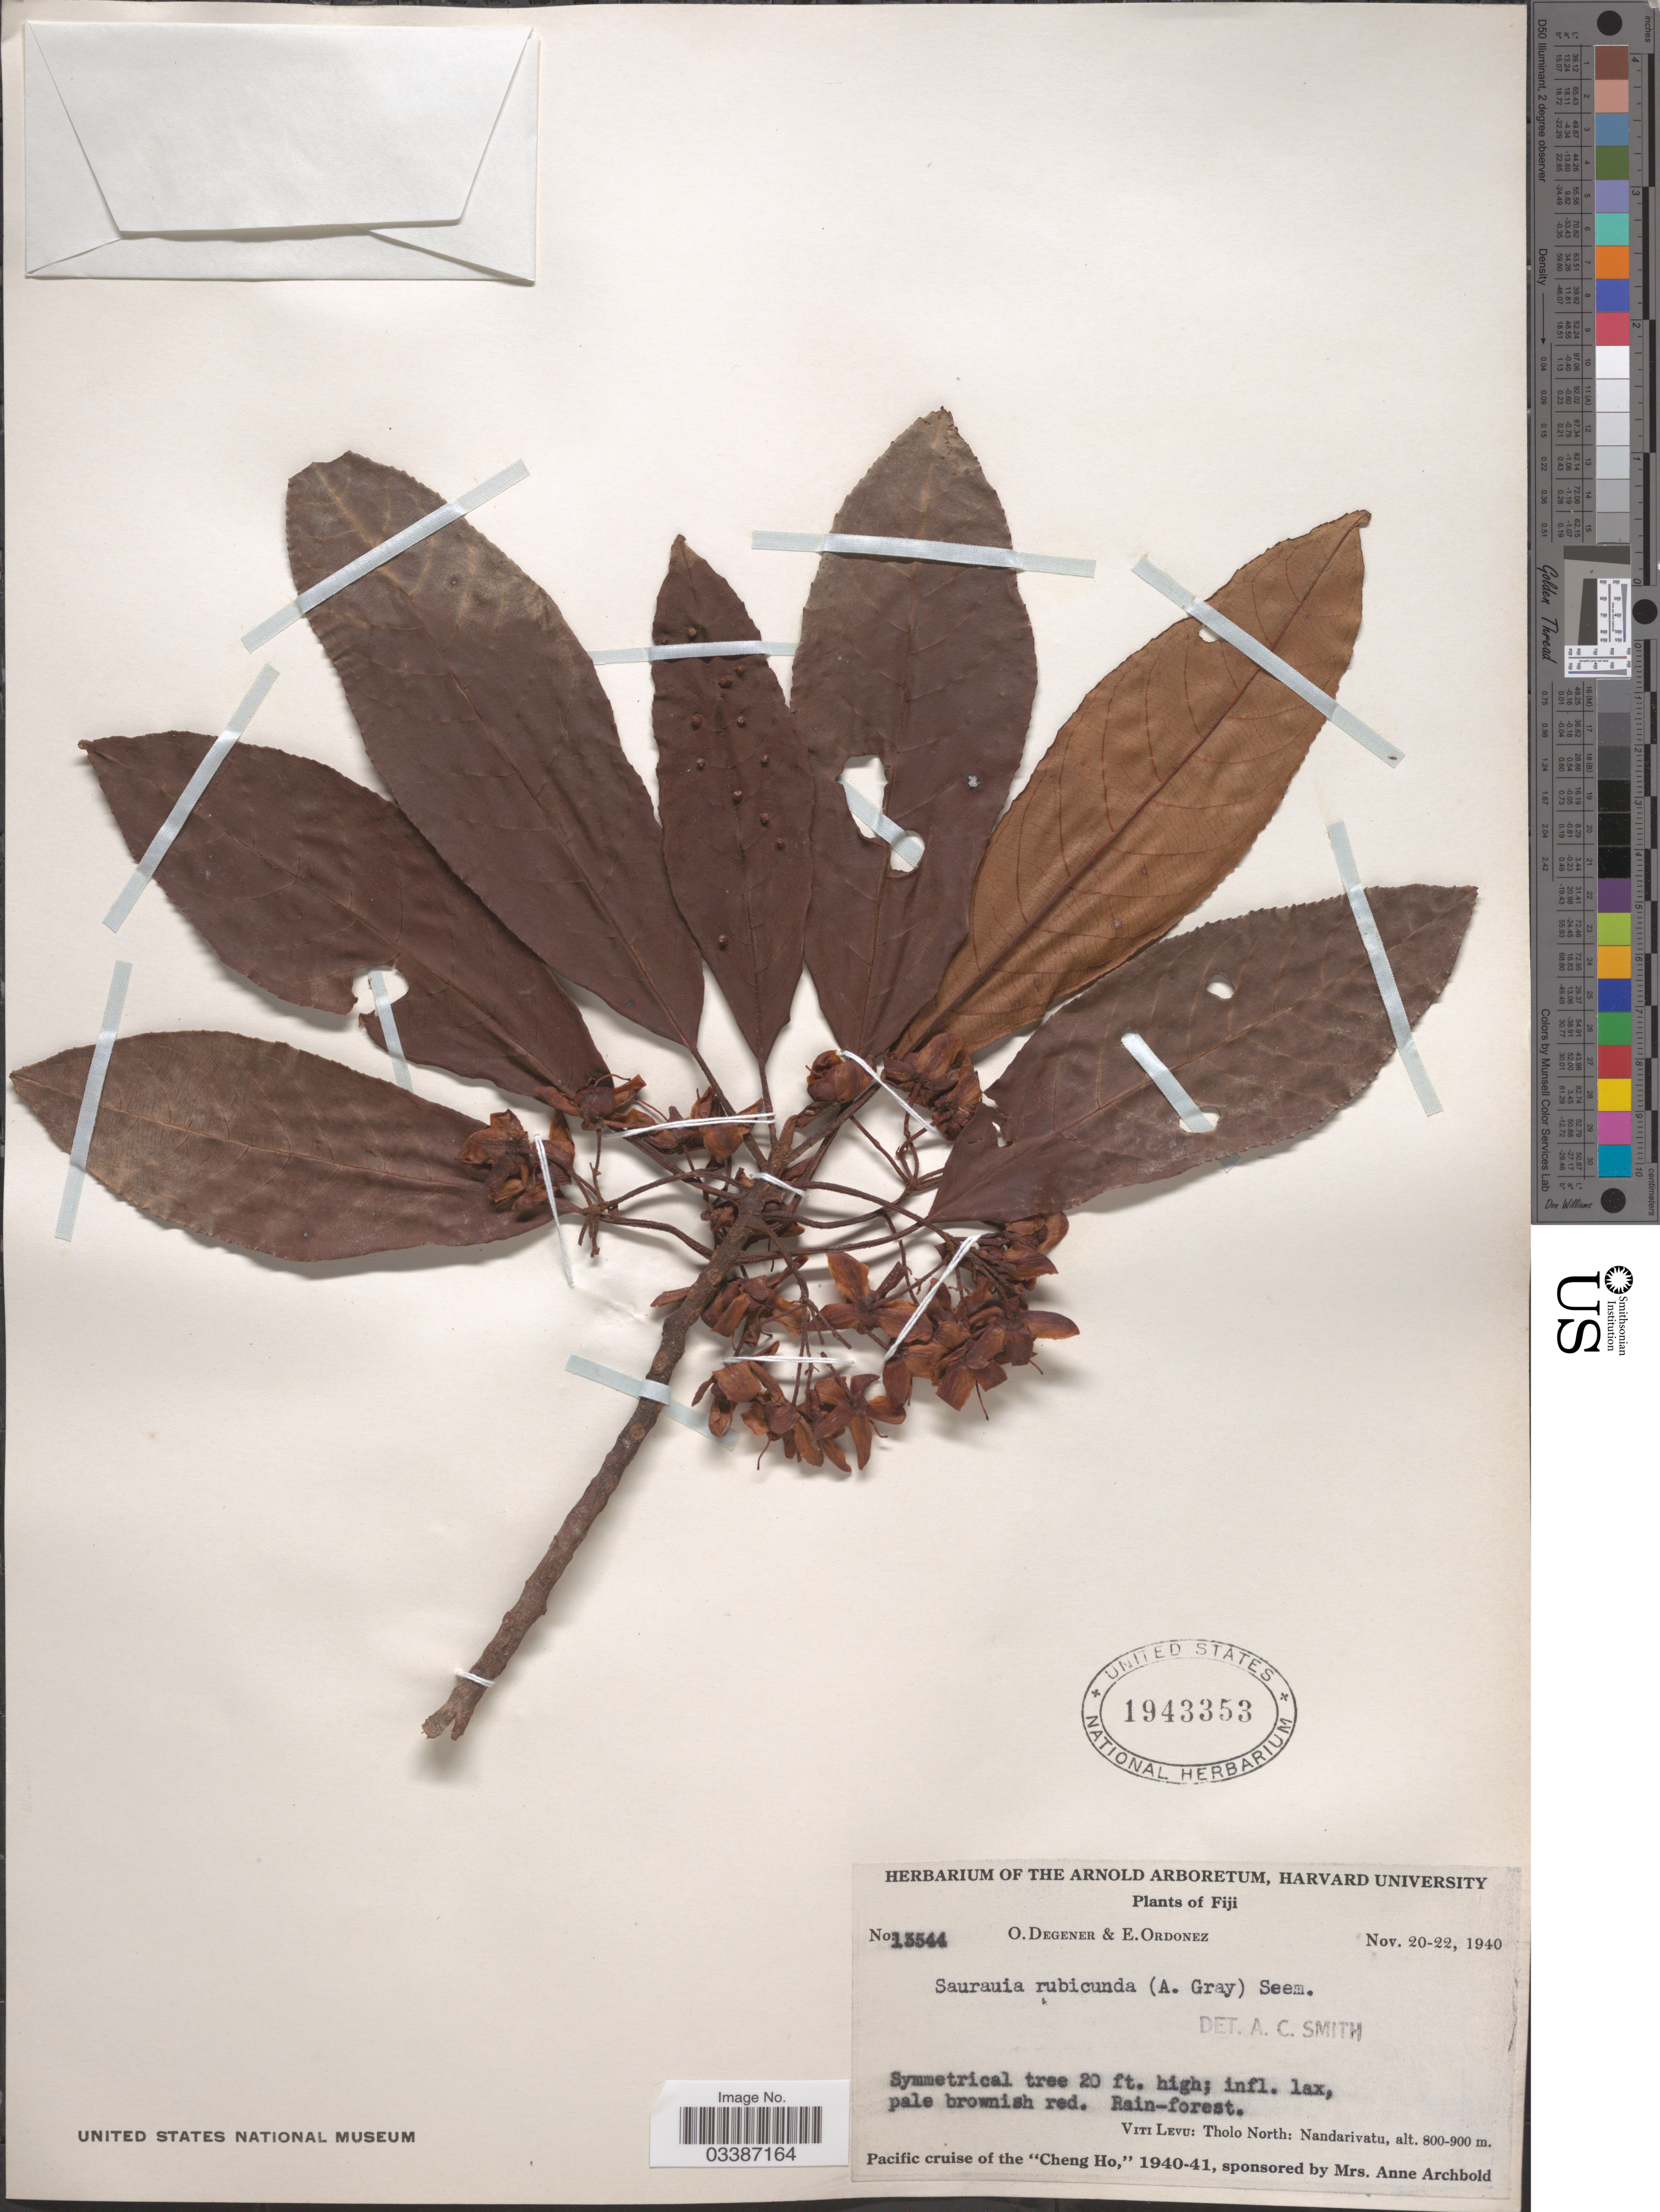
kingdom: Plantae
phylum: Tracheophyta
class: Magnoliopsida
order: Ericales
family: Actinidiaceae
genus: Saurauia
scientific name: Saurauia rubicunda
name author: Seem.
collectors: O. Degener & E. Ordonez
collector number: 13544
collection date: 1940-11-20/1940-11-22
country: Fiji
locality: Viti Levu: Tholo North: Nandarivatu.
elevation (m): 800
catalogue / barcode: US 1943353